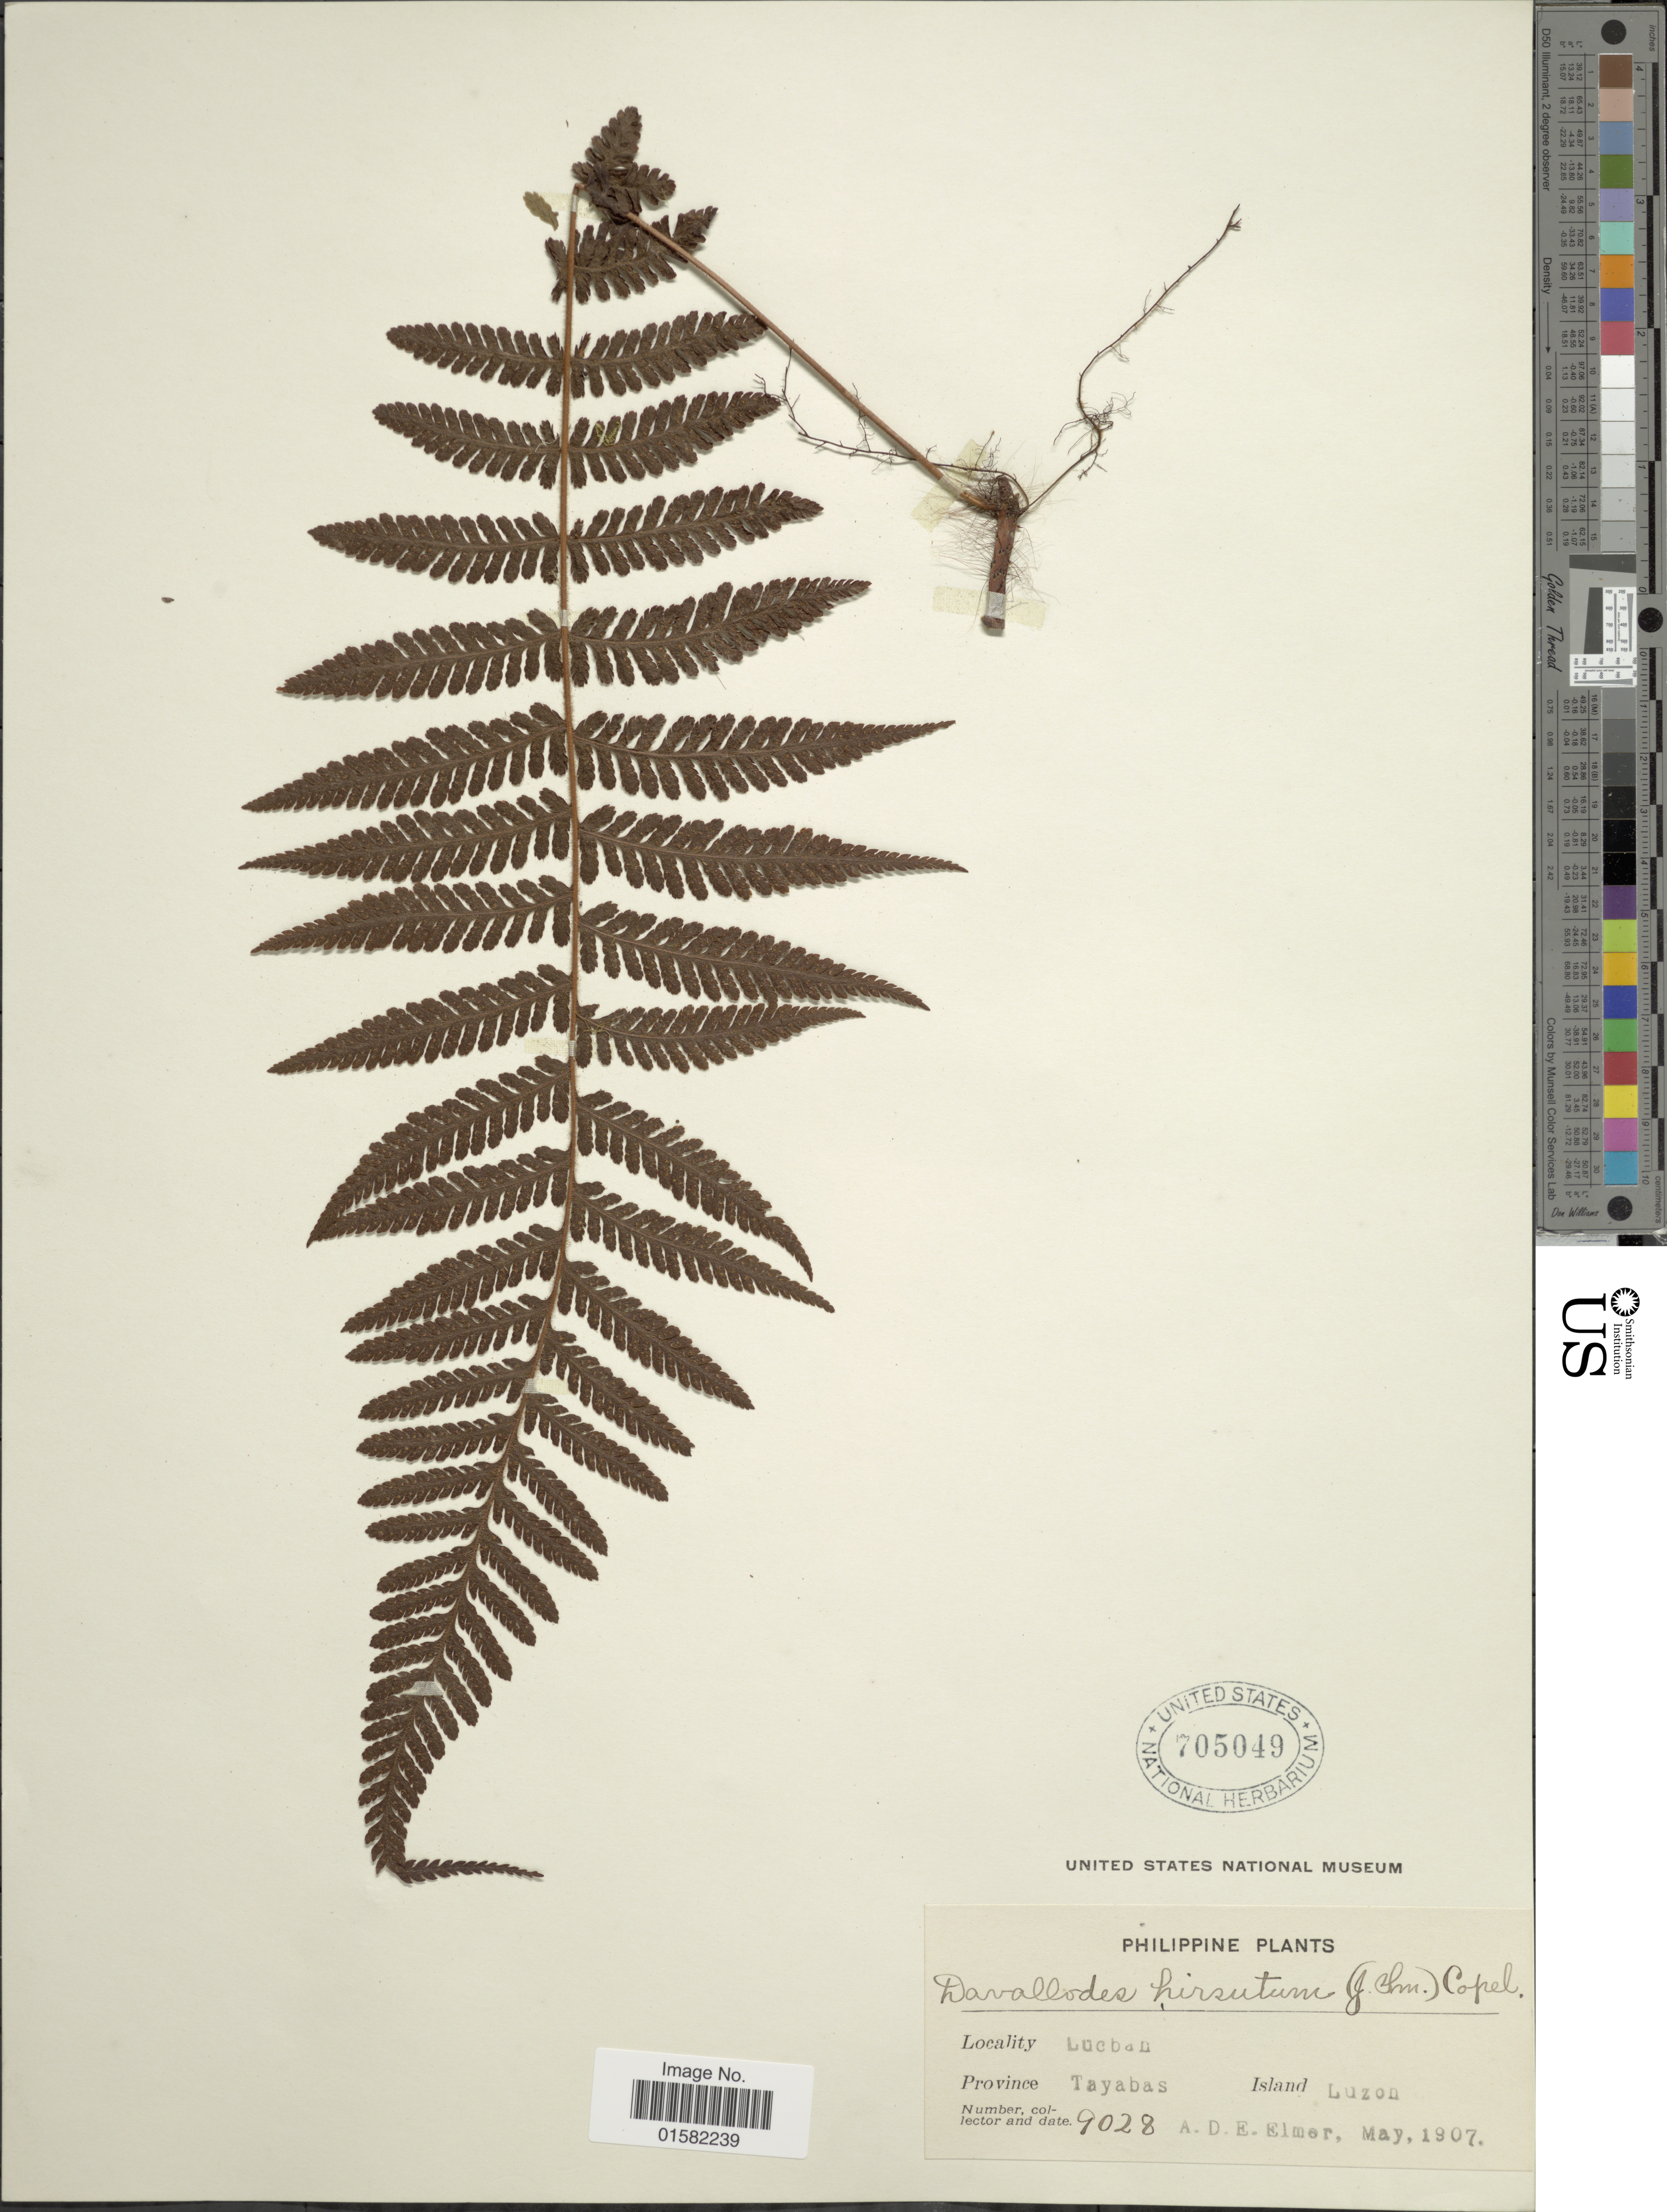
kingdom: Plantae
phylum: Tracheophyta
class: Polypodiopsida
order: Polypodiales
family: Davalliaceae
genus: Davallodes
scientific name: Davallodes hirsutum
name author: (J. Sm.) Copel.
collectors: A. D. E. Elmer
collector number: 9028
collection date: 1907-05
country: Philippines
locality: Lucban, Province Tayabas, Island Luzon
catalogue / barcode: US 705049